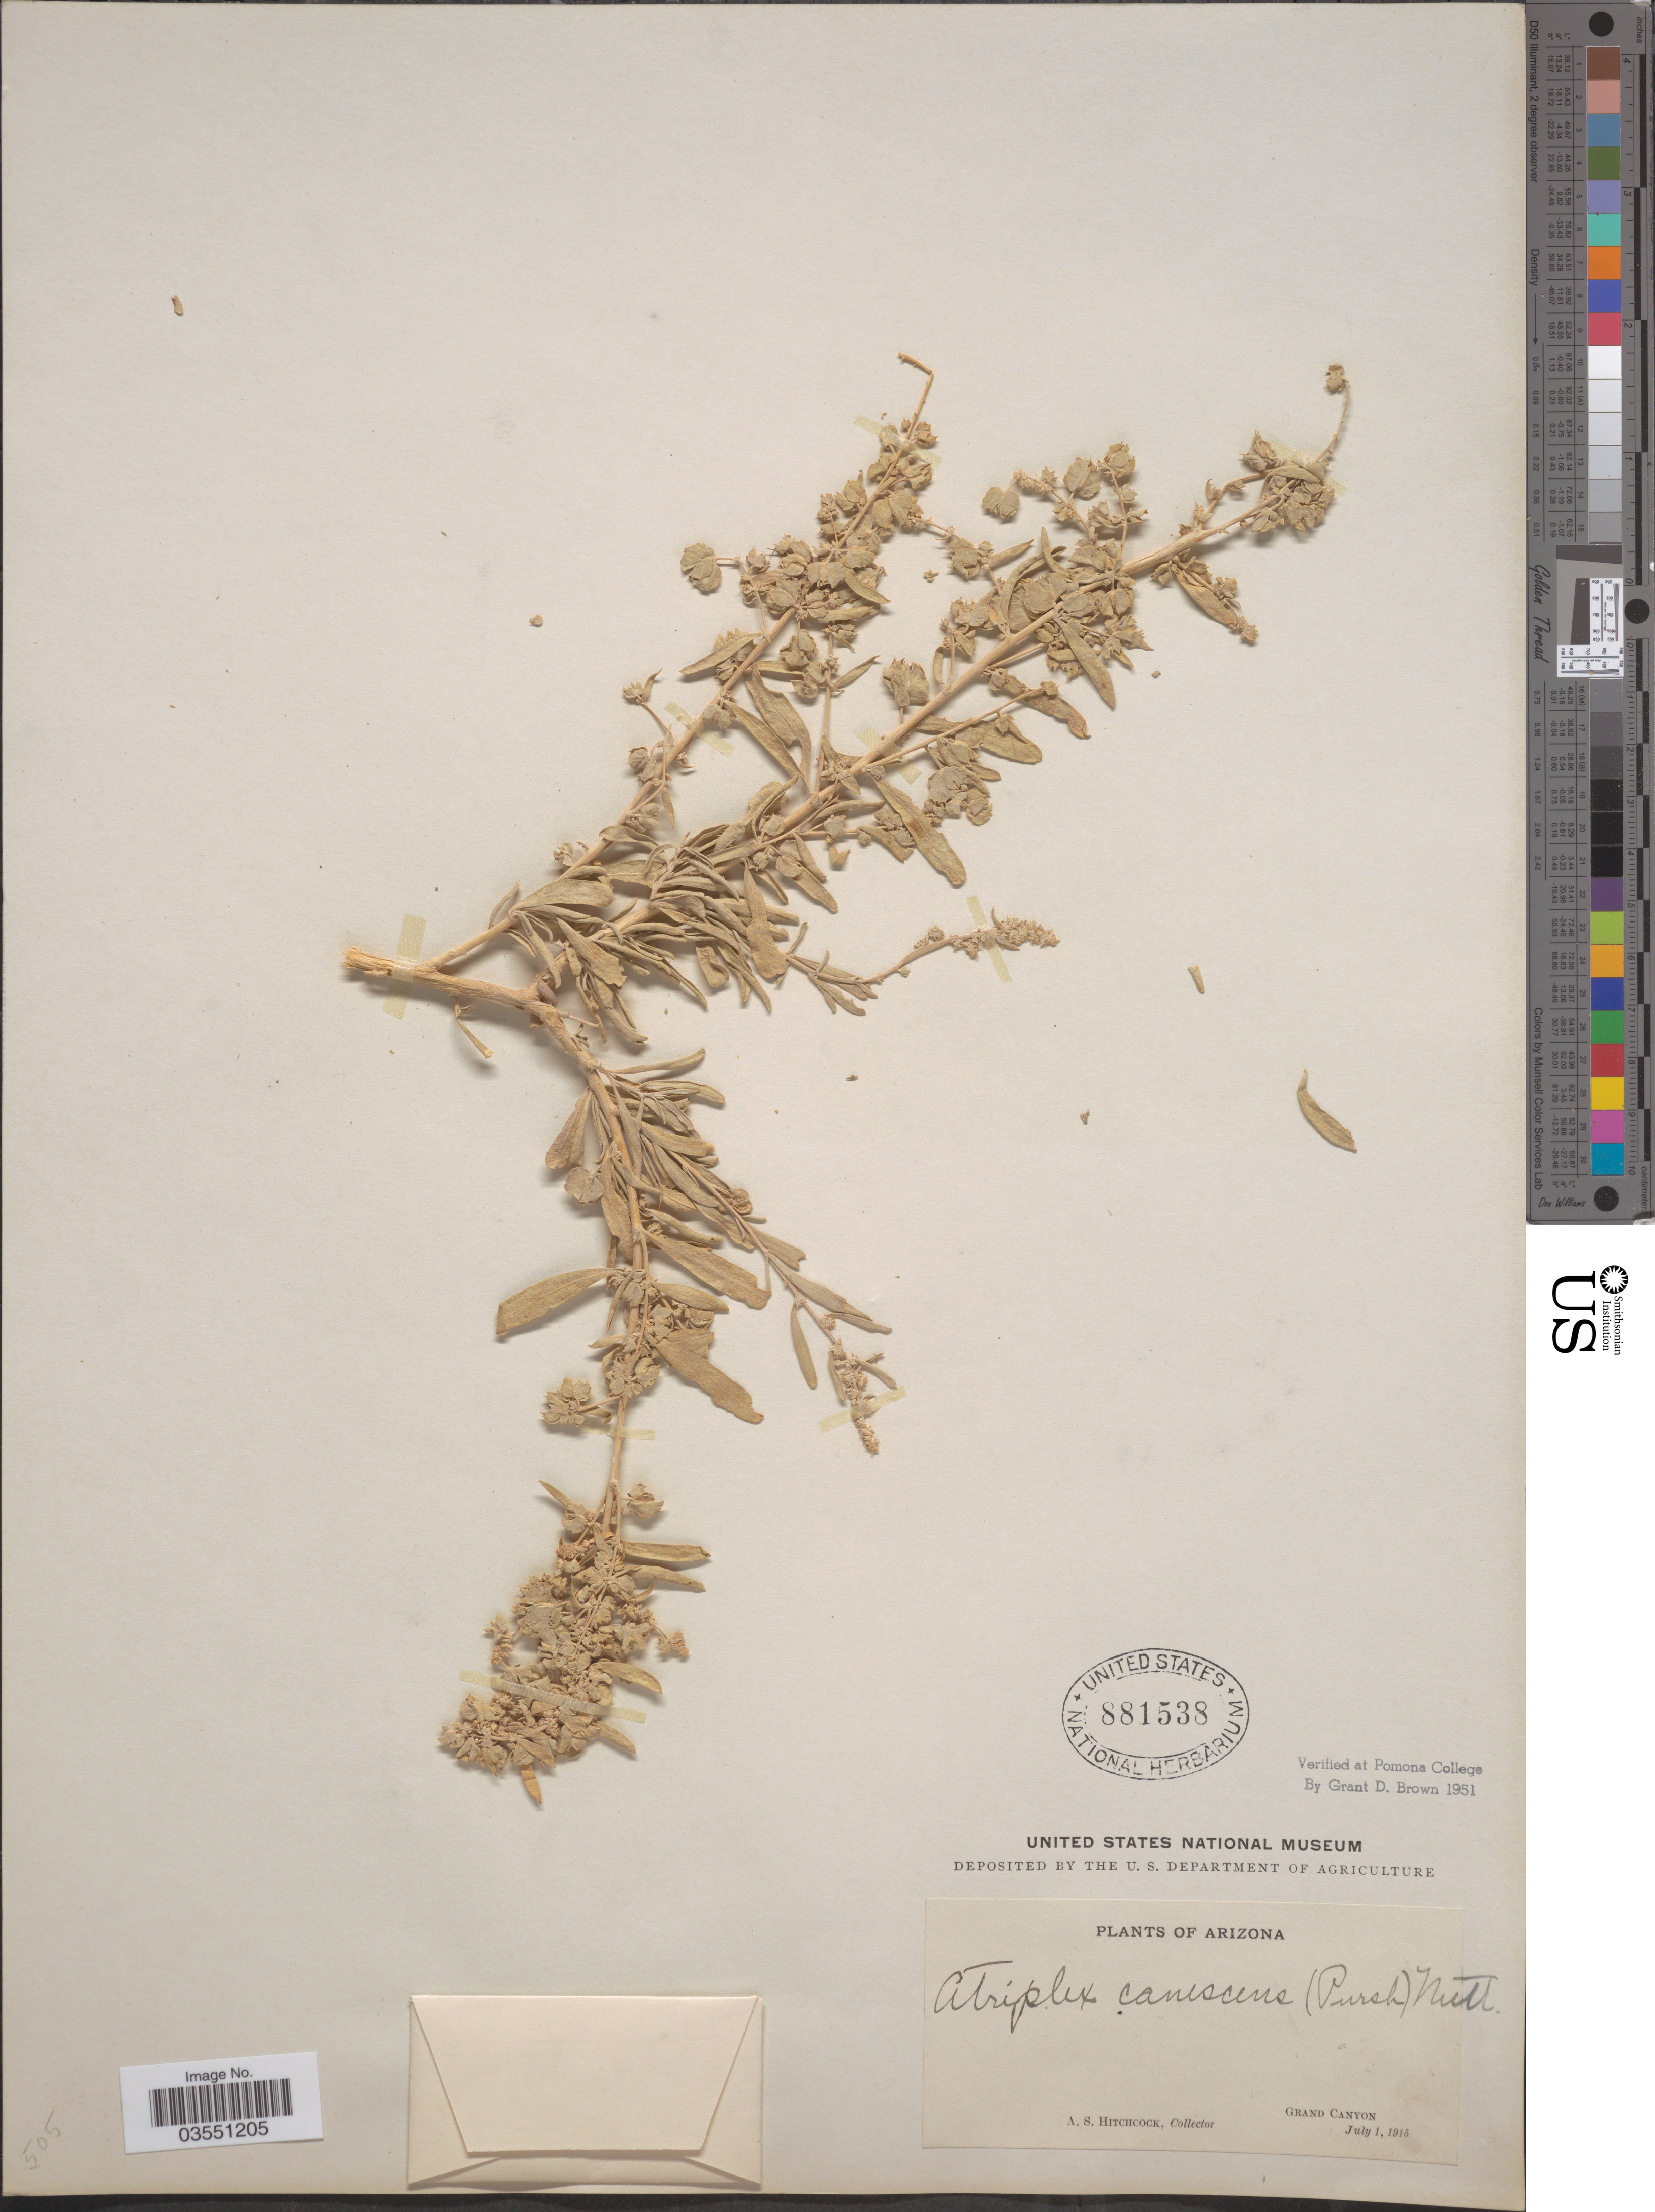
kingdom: Plantae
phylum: Tracheophyta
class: Magnoliopsida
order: Caryophyllales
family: Amaranthaceae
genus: Atriplex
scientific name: Atriplex canescens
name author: (Pursh) Nutt.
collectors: A. S. Hitchcock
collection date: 1915-07-01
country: United States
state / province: Arizona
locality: Grand Canyon.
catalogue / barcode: US 881538